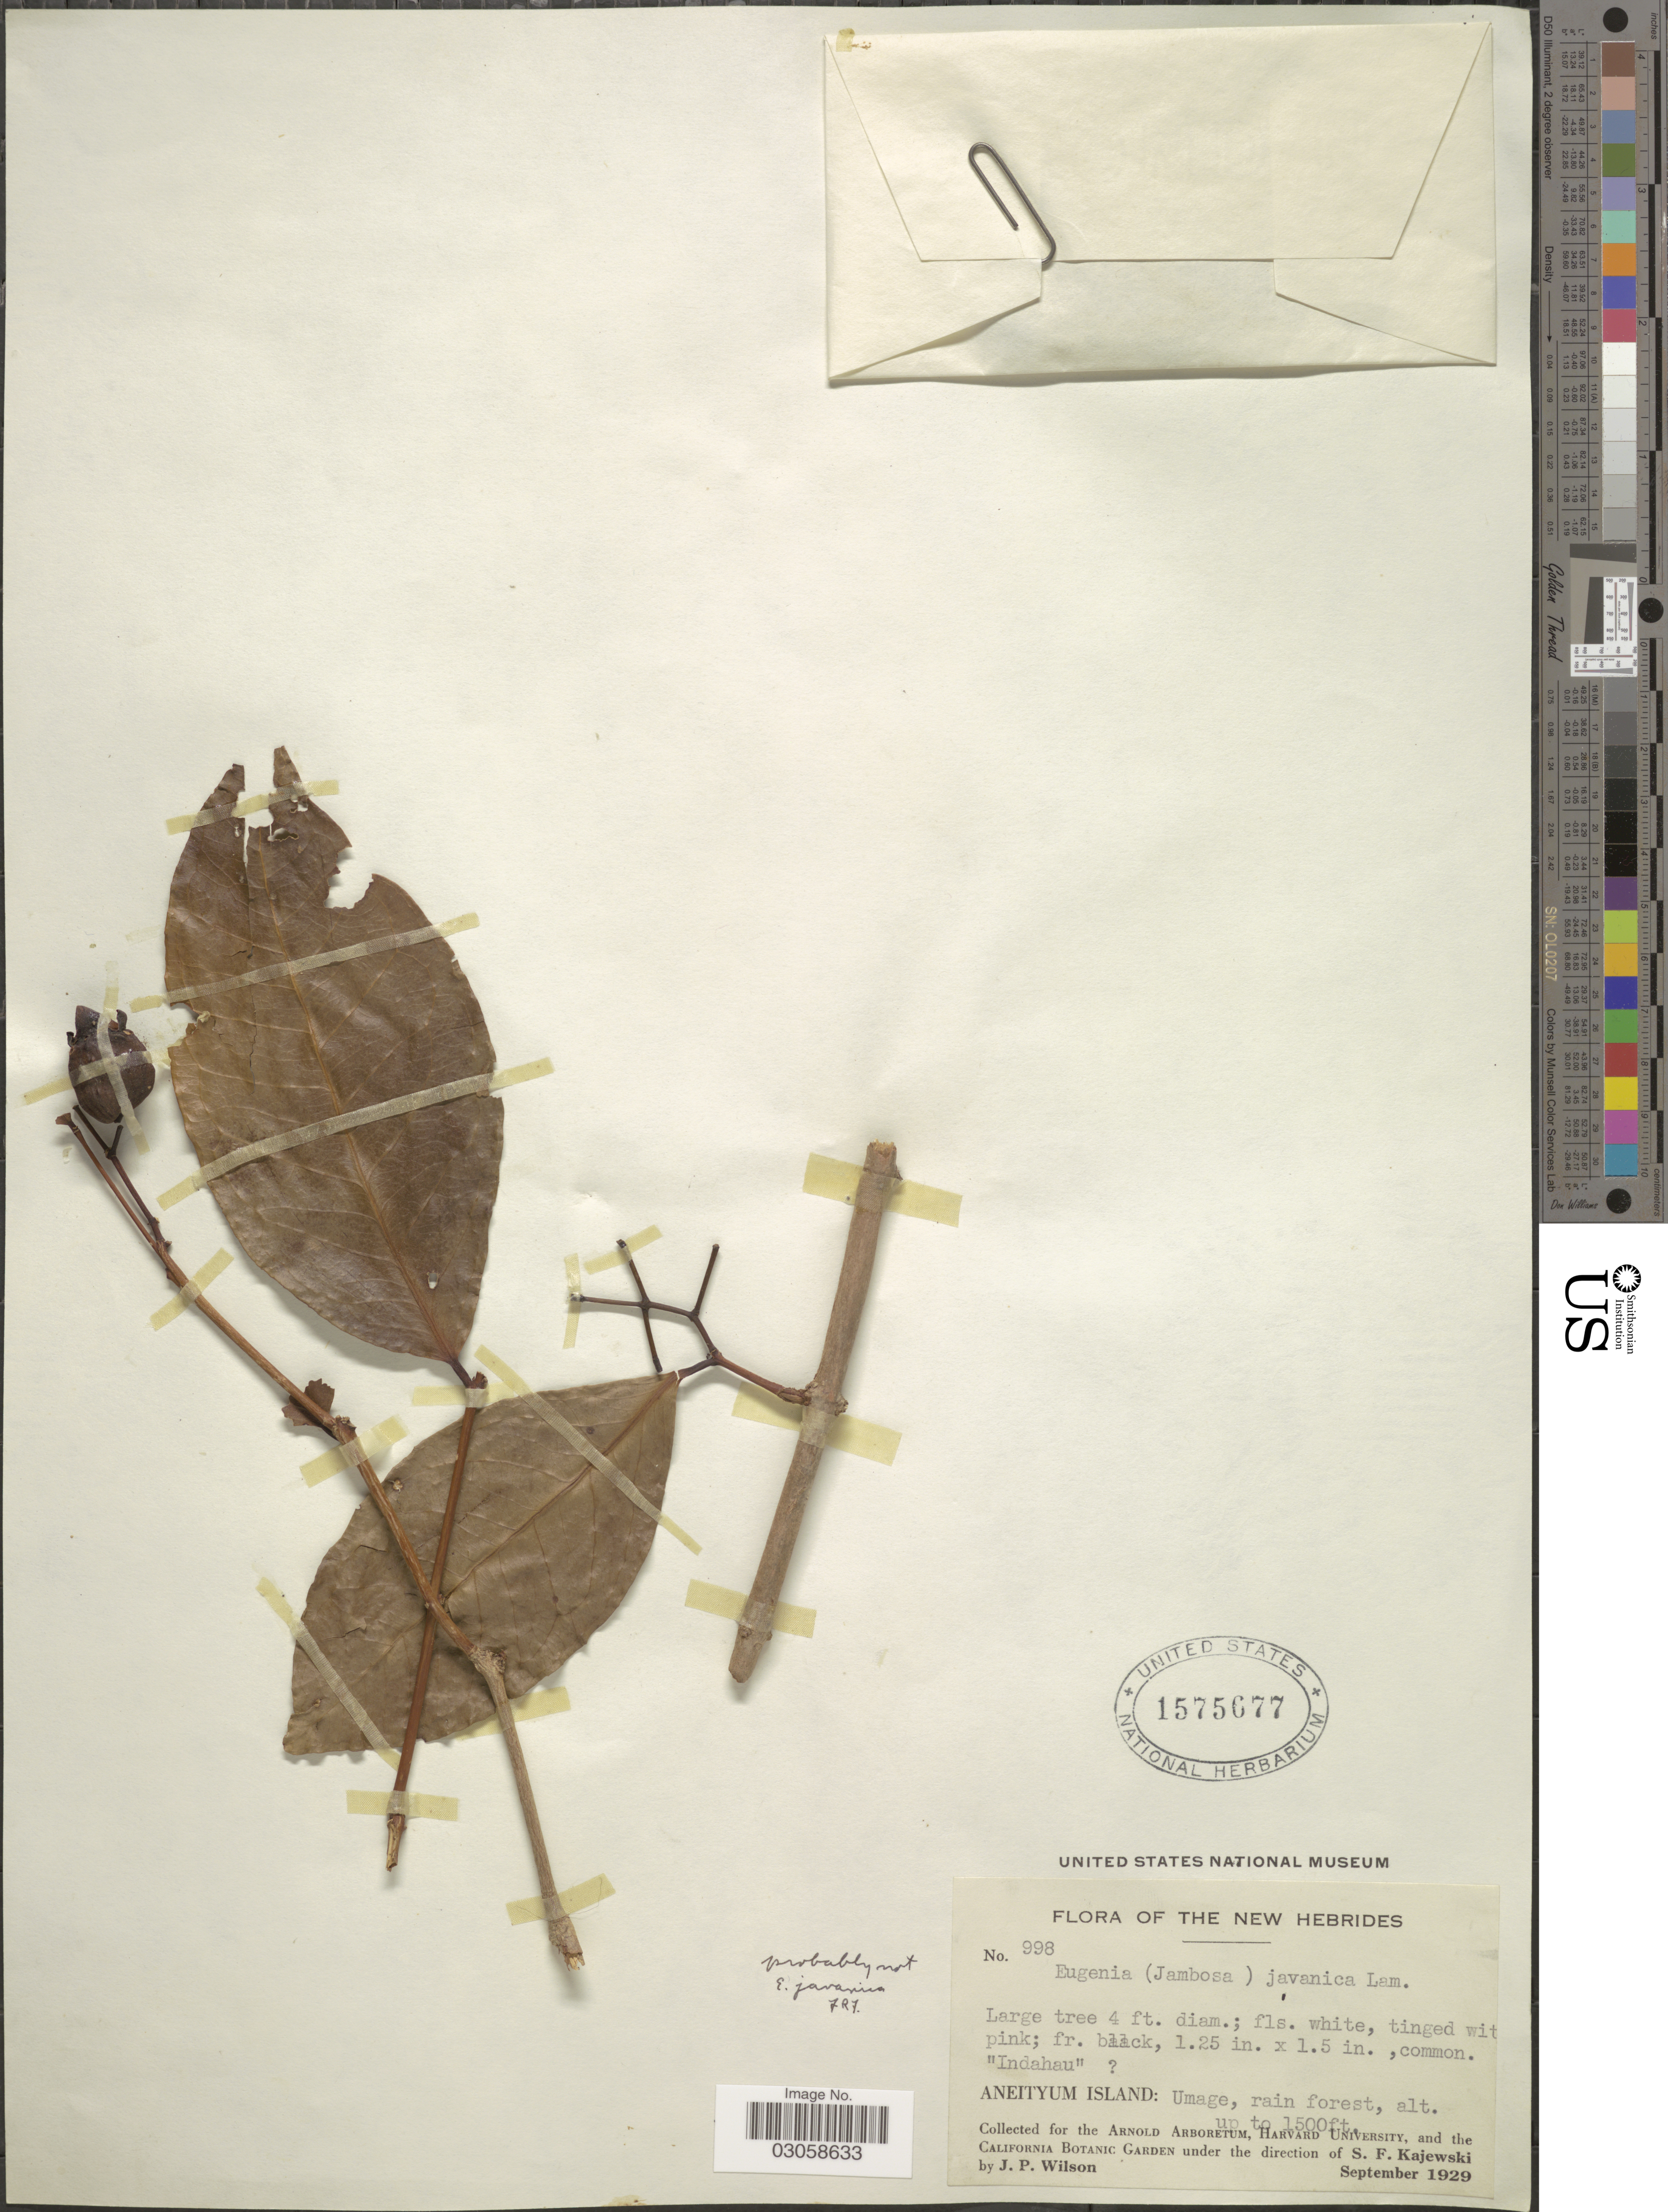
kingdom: Plantae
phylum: Tracheophyta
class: Magnoliopsida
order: Myrtales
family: Myrtaceae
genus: Syzygium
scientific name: Syzygium sp.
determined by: Strong, Mark T., (BOT), Smithsonian Institution - National Museum of Natural History (UNITED STATES)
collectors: J. P. Wilson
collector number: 998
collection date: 1929-09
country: Vanuatu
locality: New Hebrides. Aneityum Island: Umage, rain forest.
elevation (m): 457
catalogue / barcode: US 1575677